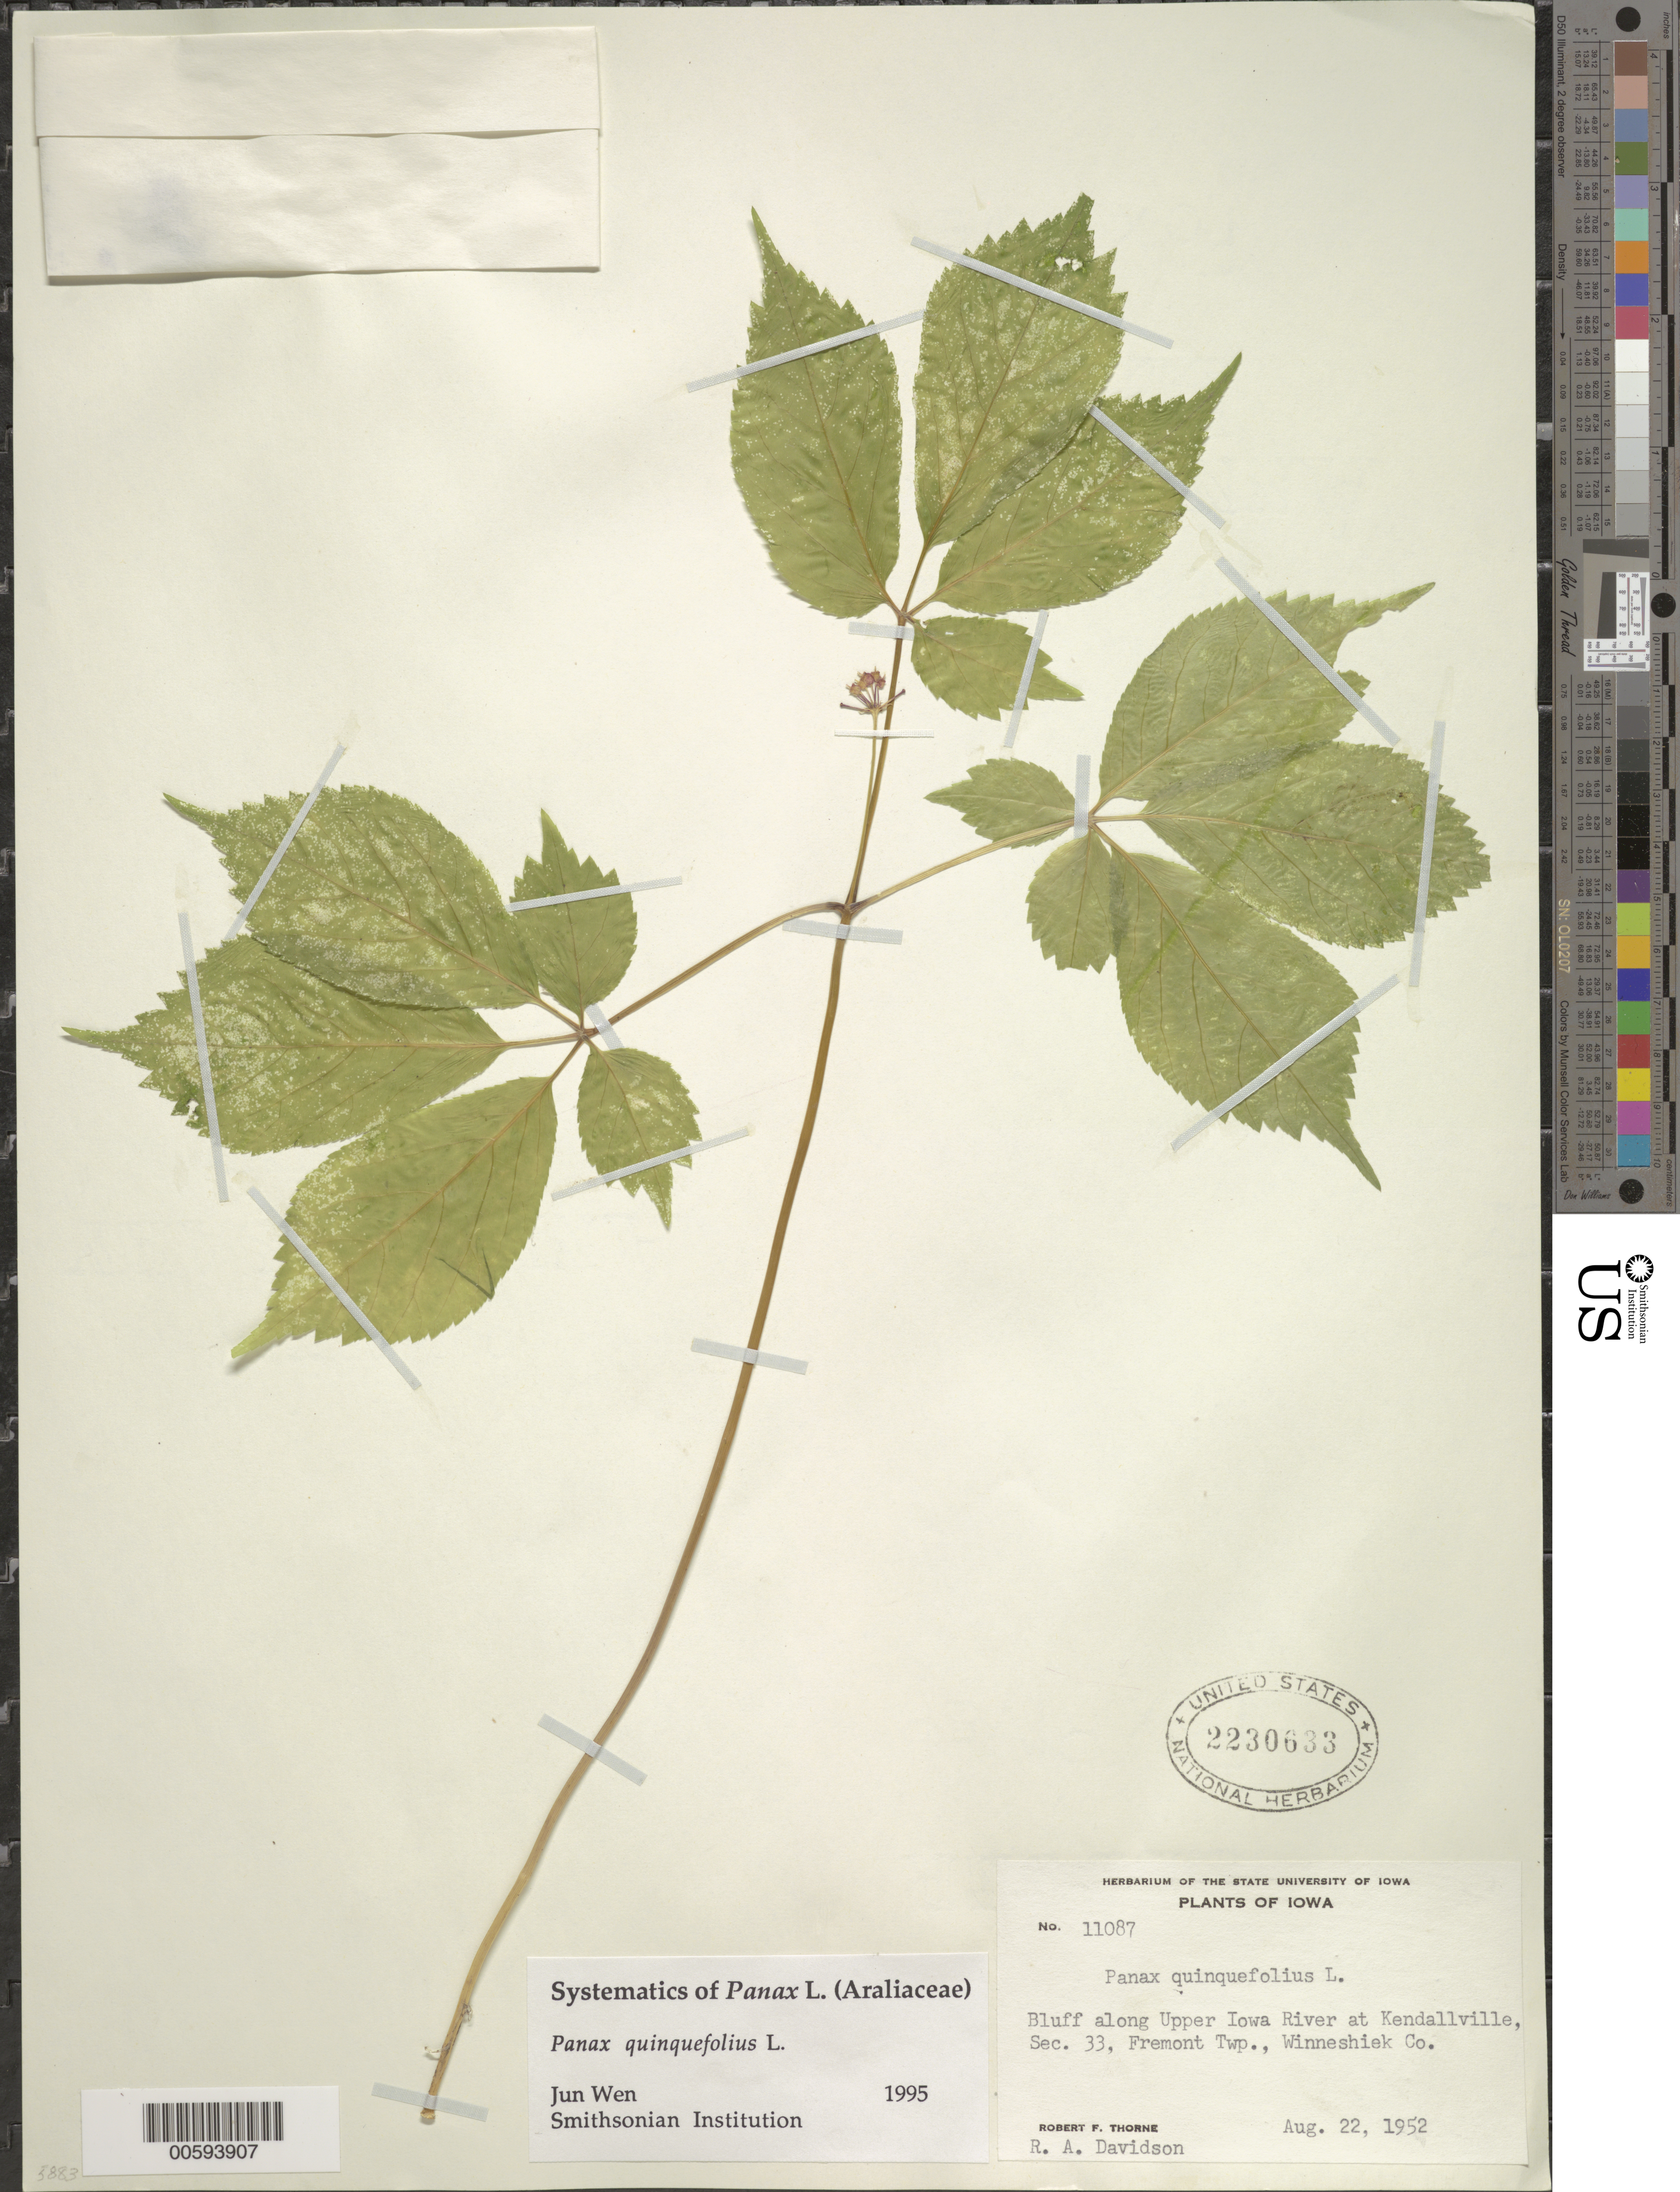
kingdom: Plantae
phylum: Tracheophyta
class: Magnoliopsida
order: Apiales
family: Araliaceae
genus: Panax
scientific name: Panax quinquefolius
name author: L.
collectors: R. A. Davidson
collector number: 11087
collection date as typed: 22 Aug 1952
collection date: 1952-08-22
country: United States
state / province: Iowa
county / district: Winneshiek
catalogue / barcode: US 2230633